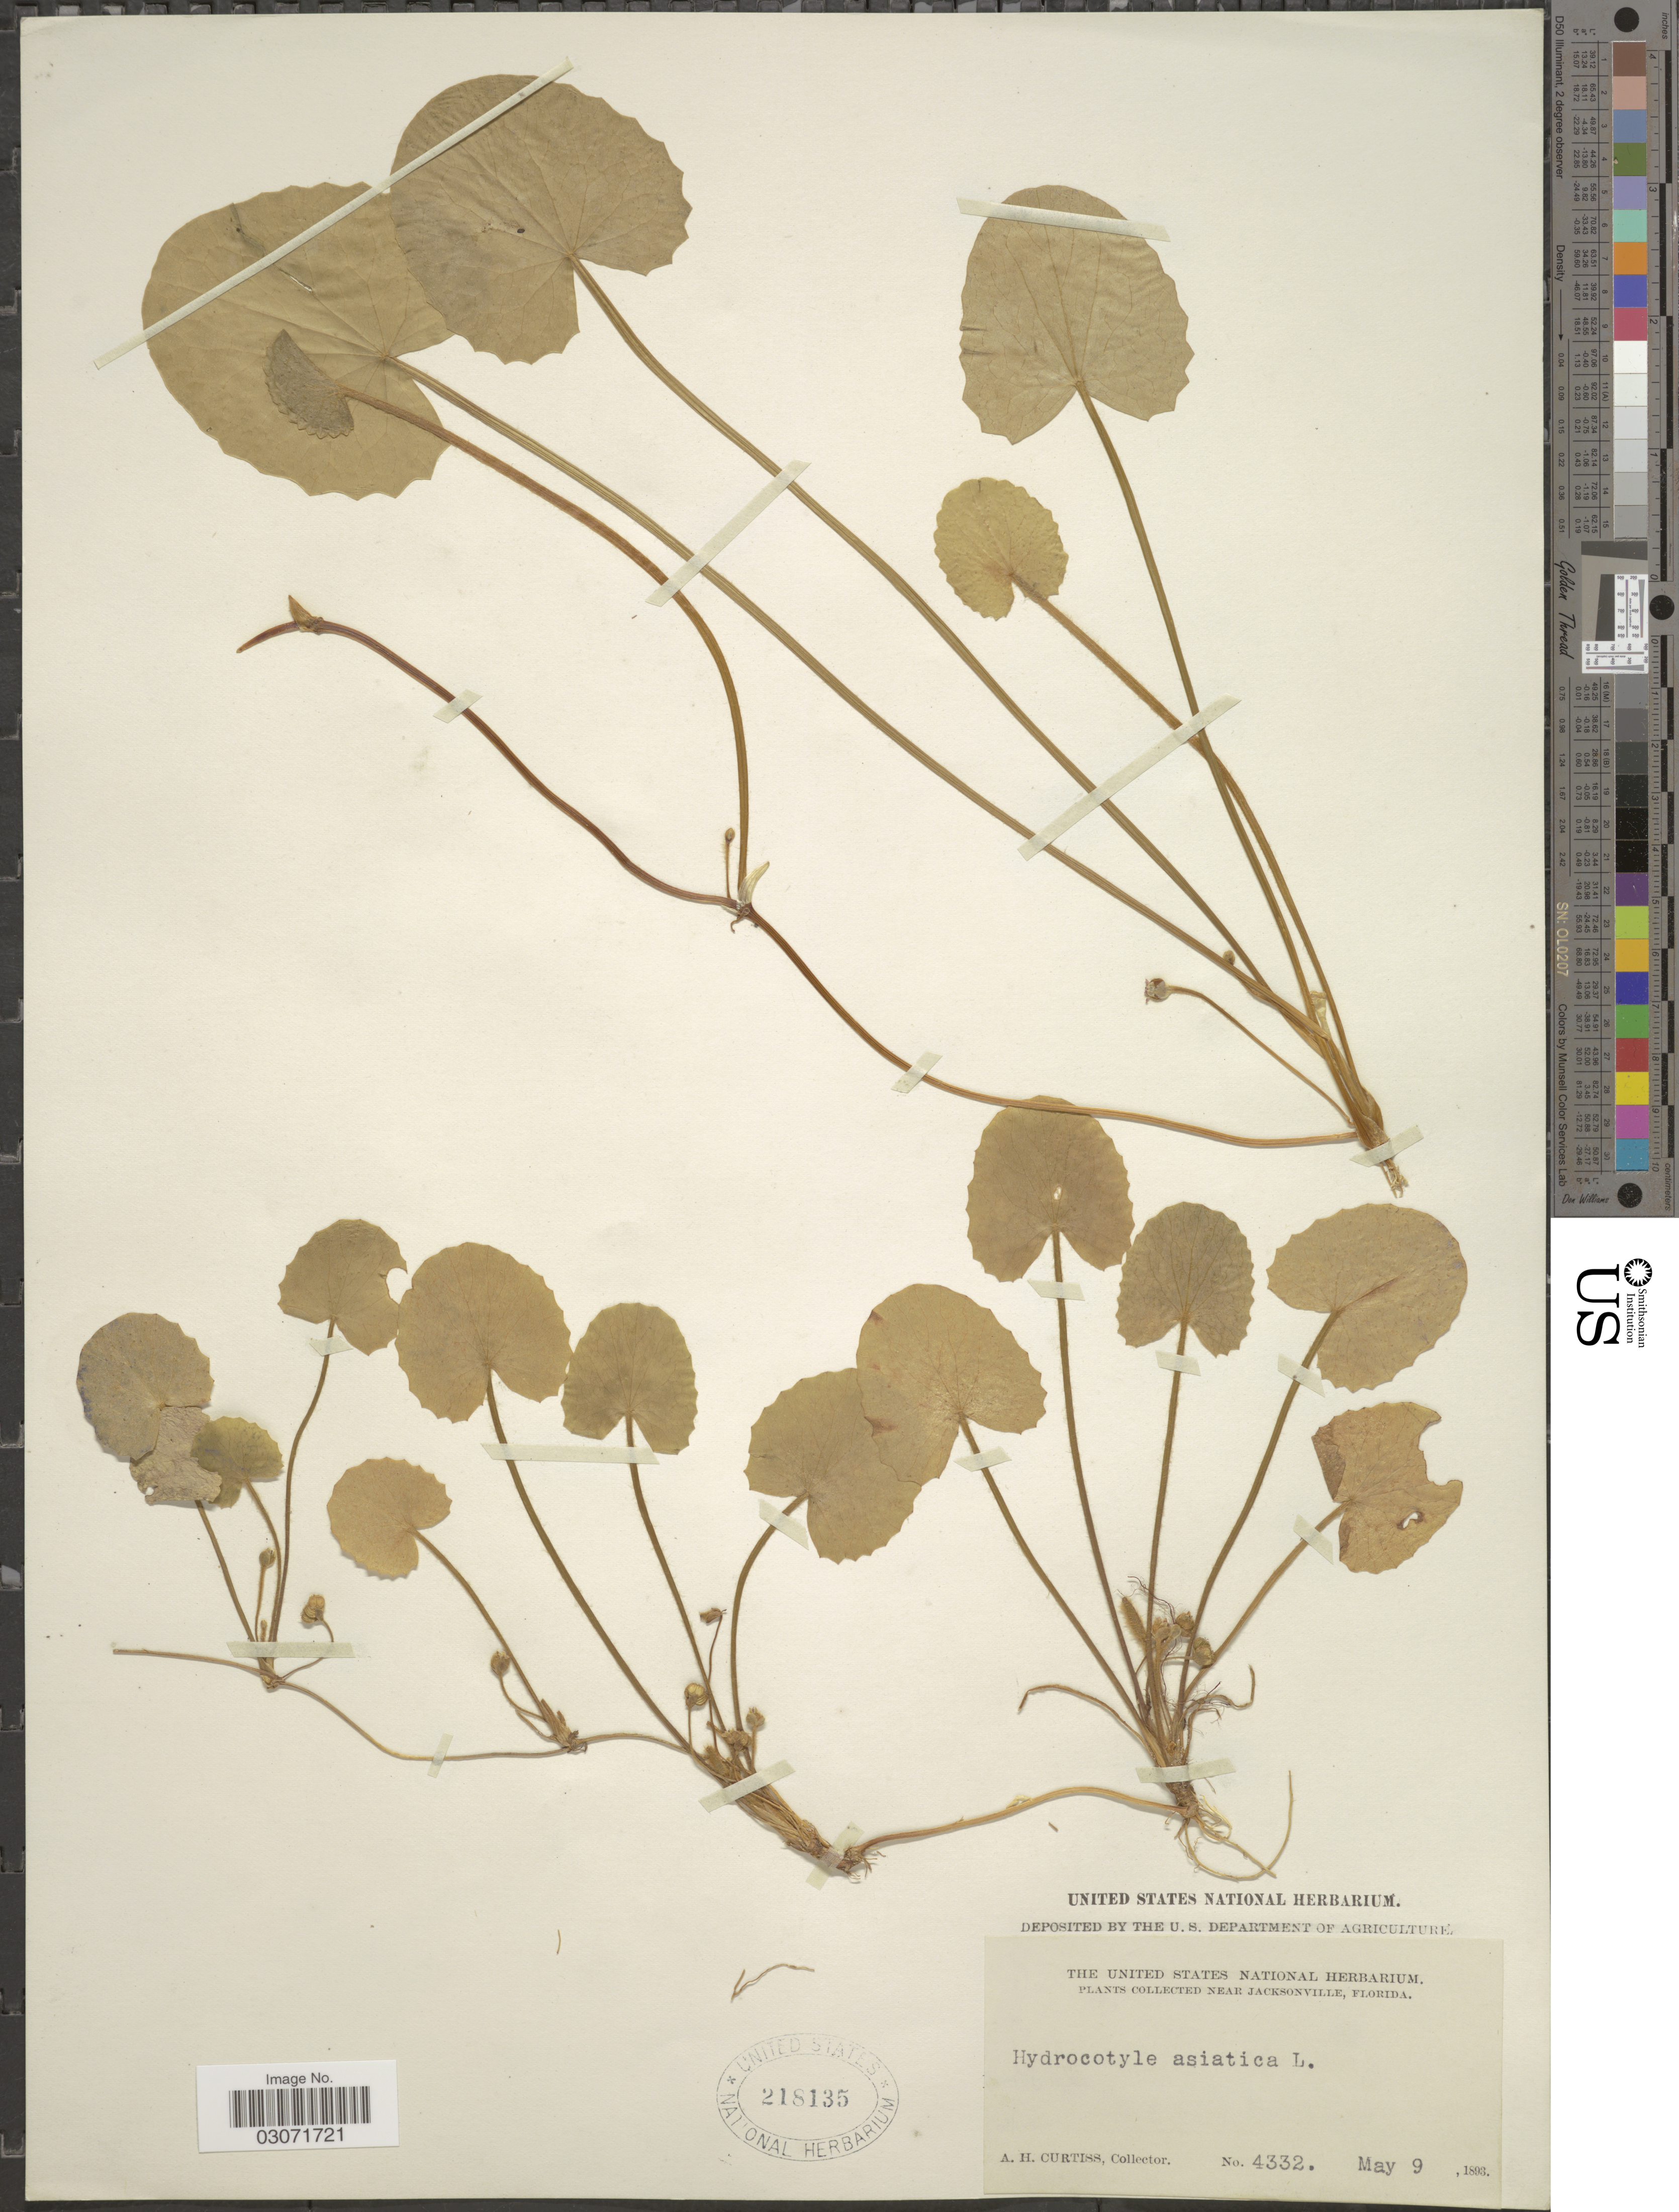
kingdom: Plantae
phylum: Tracheophyta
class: Magnoliopsida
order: Apiales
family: Apiaceae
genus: Centella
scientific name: Centella asiatica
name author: (L.) Urb.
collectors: A. H. Curtiss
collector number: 4332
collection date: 1893-05-09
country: United States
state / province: Florida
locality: Near Jacksonville.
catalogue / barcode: US 218135